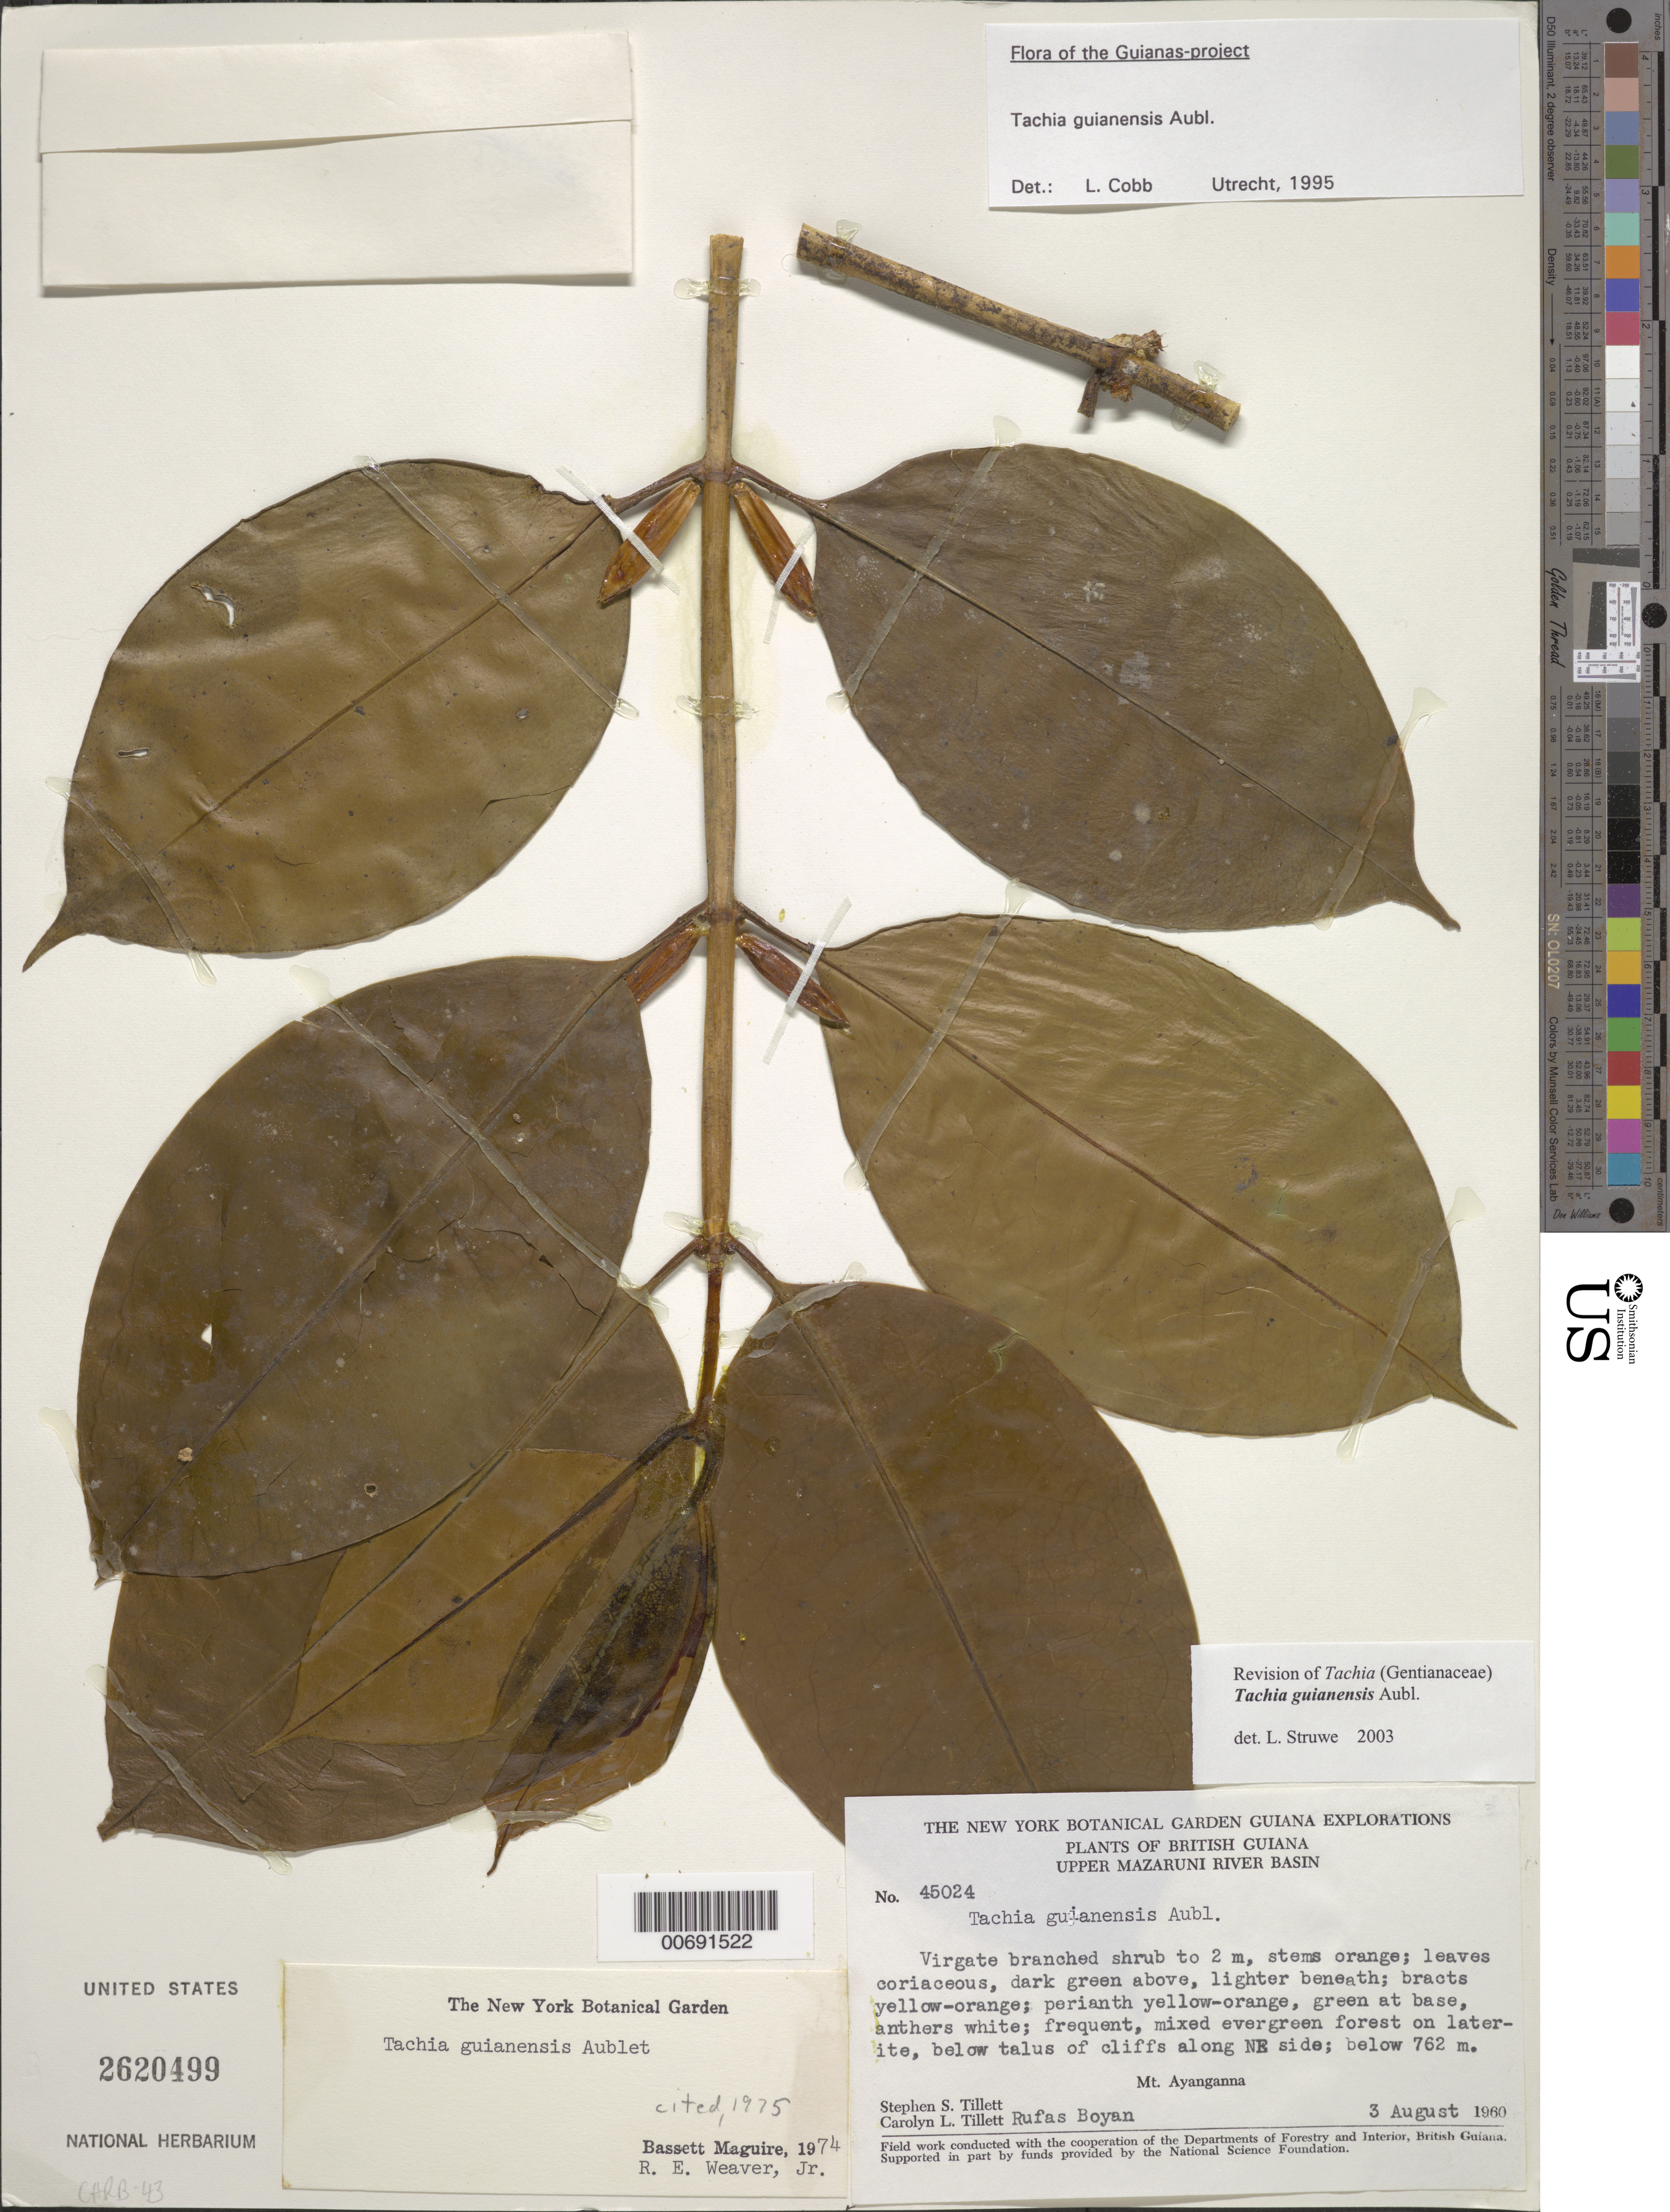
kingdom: Plantae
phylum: Tracheophyta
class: Magnoliopsida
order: Gentianales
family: Gentianaceae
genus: Tachia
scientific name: Tachia guianensis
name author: Aubl.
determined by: Cobb, L.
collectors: S. S. Tillett, C. L. Tillett & R. Boyan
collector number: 45024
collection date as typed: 3-Aug-60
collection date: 1960-08-03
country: Guyana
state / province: Cuyuni-Mazaruni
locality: Mt. Ayanganna, NE side of, Upper Mazaruni R Basin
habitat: Mixed evergreen forest on laterite; below talus of cliffs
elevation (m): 762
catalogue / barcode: US 2620499